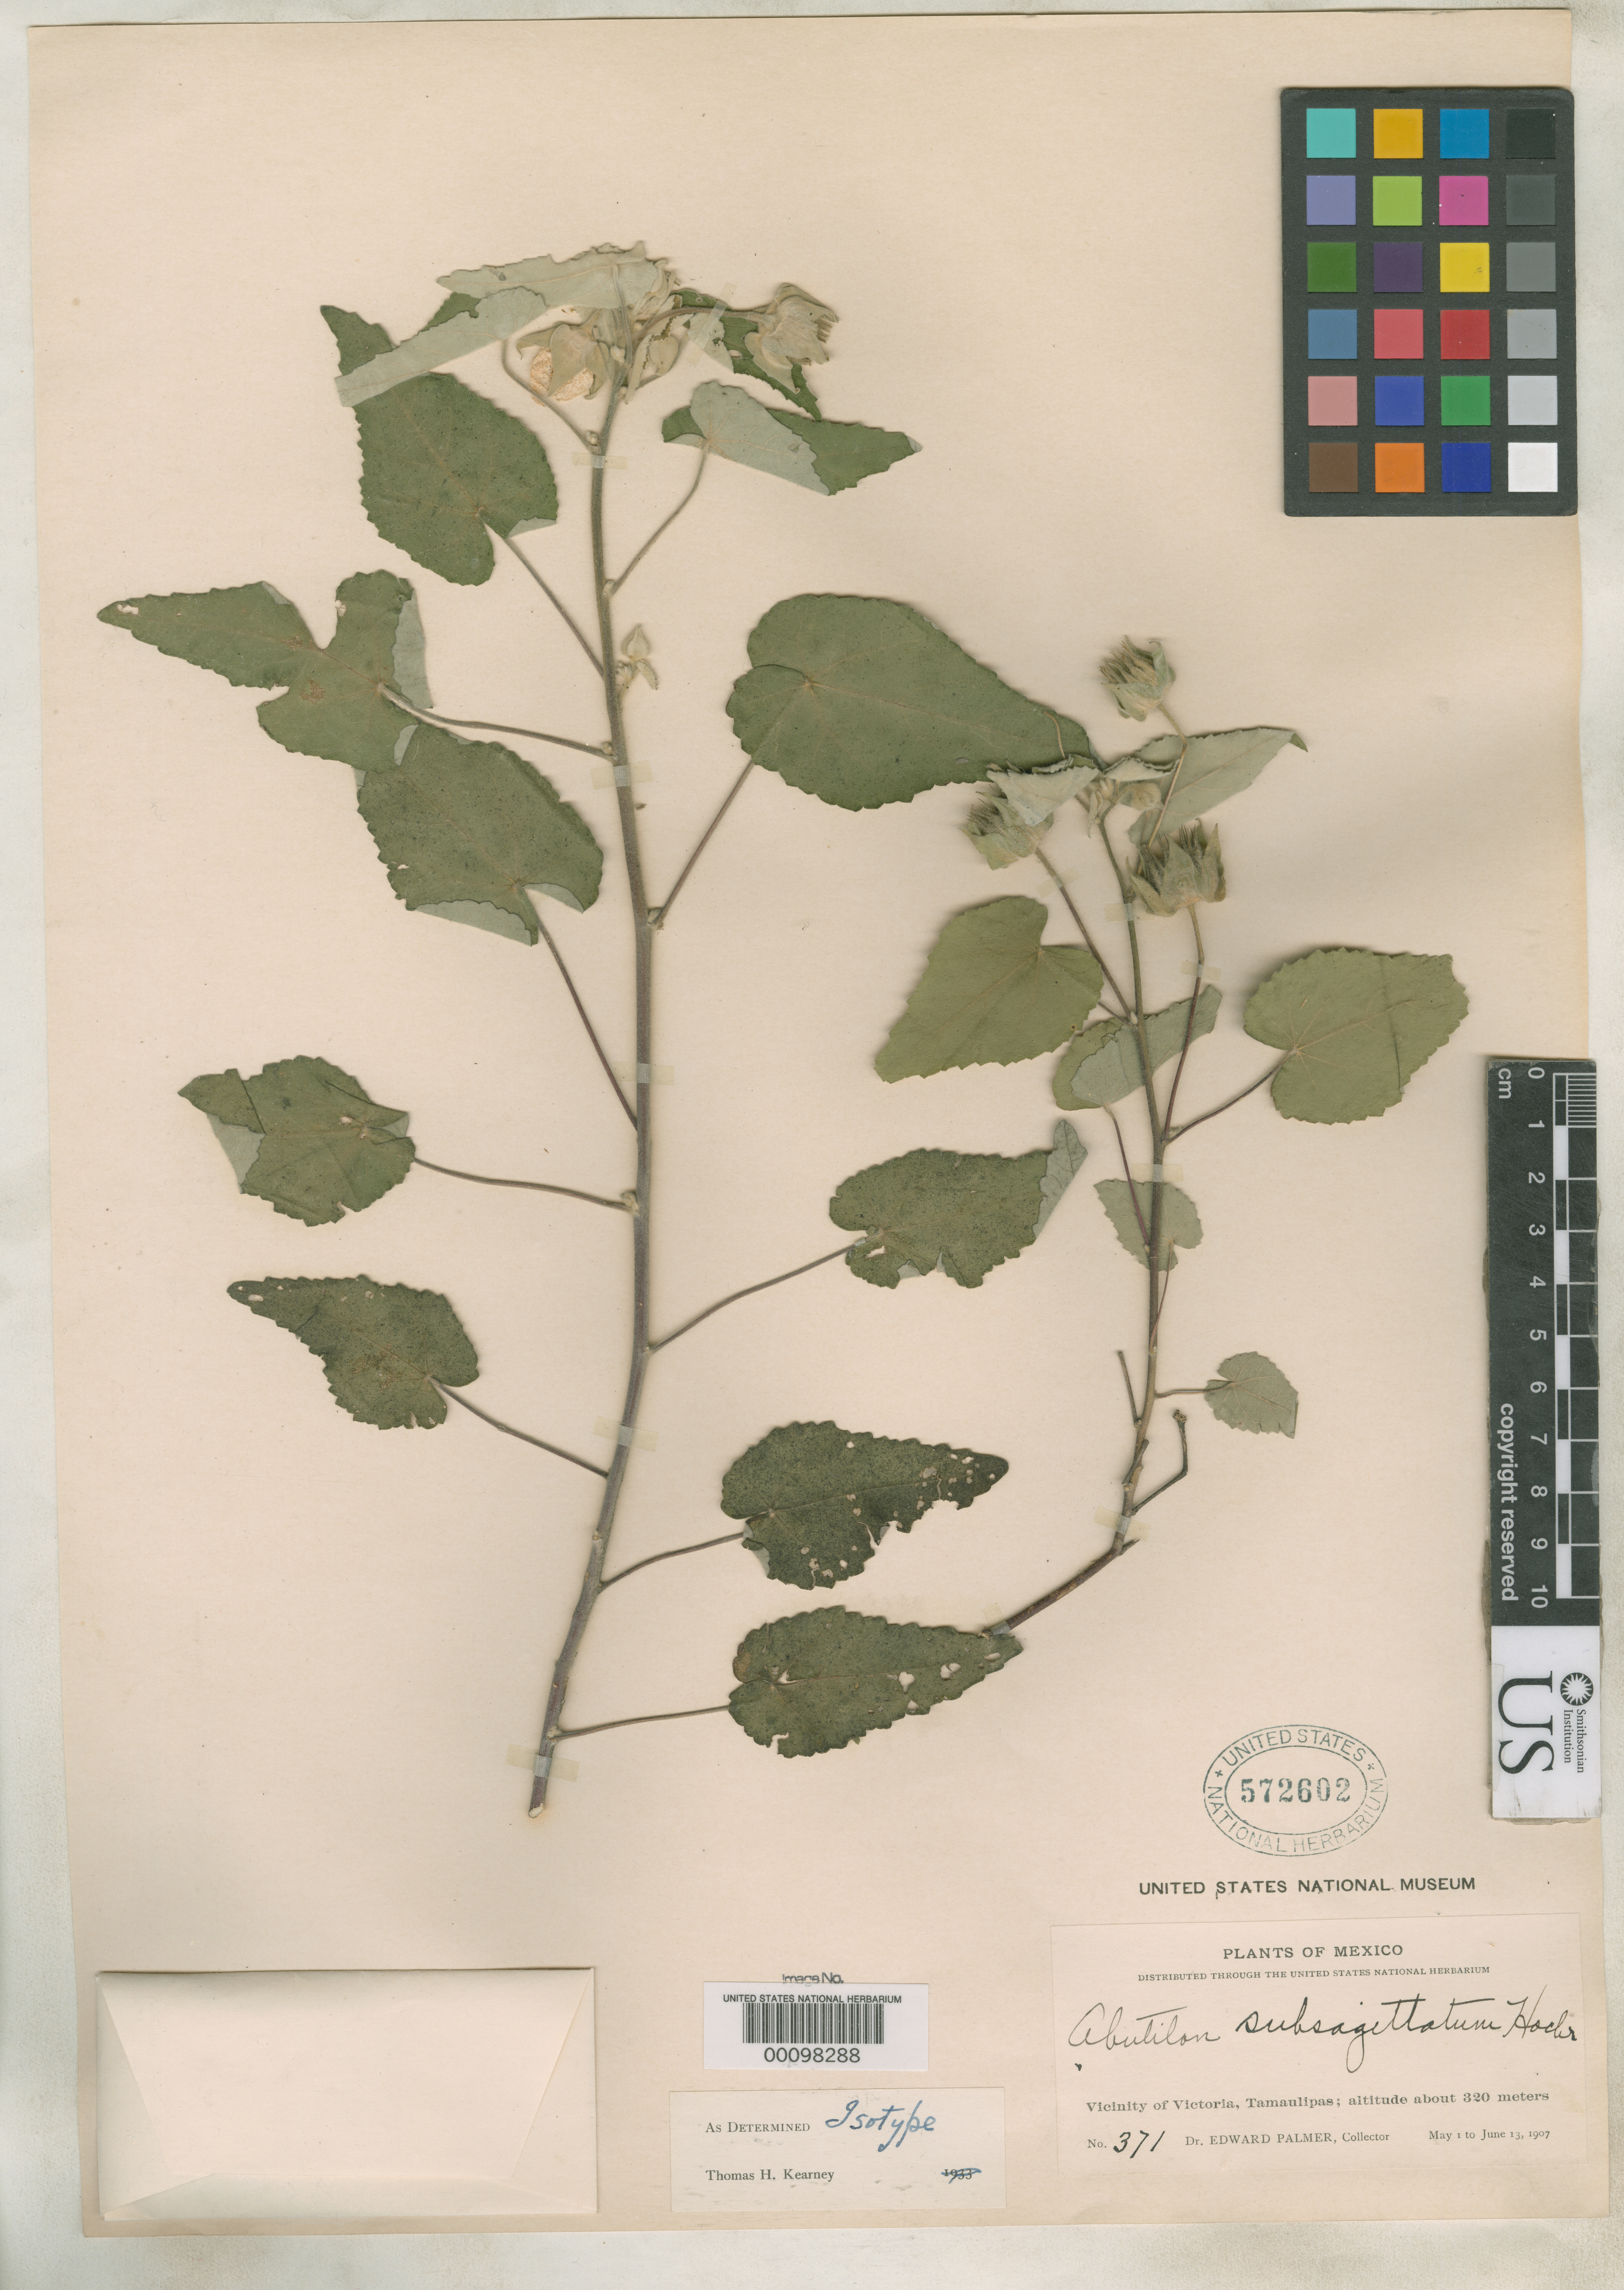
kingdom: Plantae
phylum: Tracheophyta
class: Magnoliopsida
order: Malvales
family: Malvaceae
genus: Abutilon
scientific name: Abutilon subsagittatum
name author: Hochr.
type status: Isotype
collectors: E. Palmer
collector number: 371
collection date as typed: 01 May 1907 to 13 Jun 1907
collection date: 1907-05-01/1907-06-13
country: Mexico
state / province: Tamaulipas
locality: Cuidad Victoria.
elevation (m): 320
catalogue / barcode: US 572602